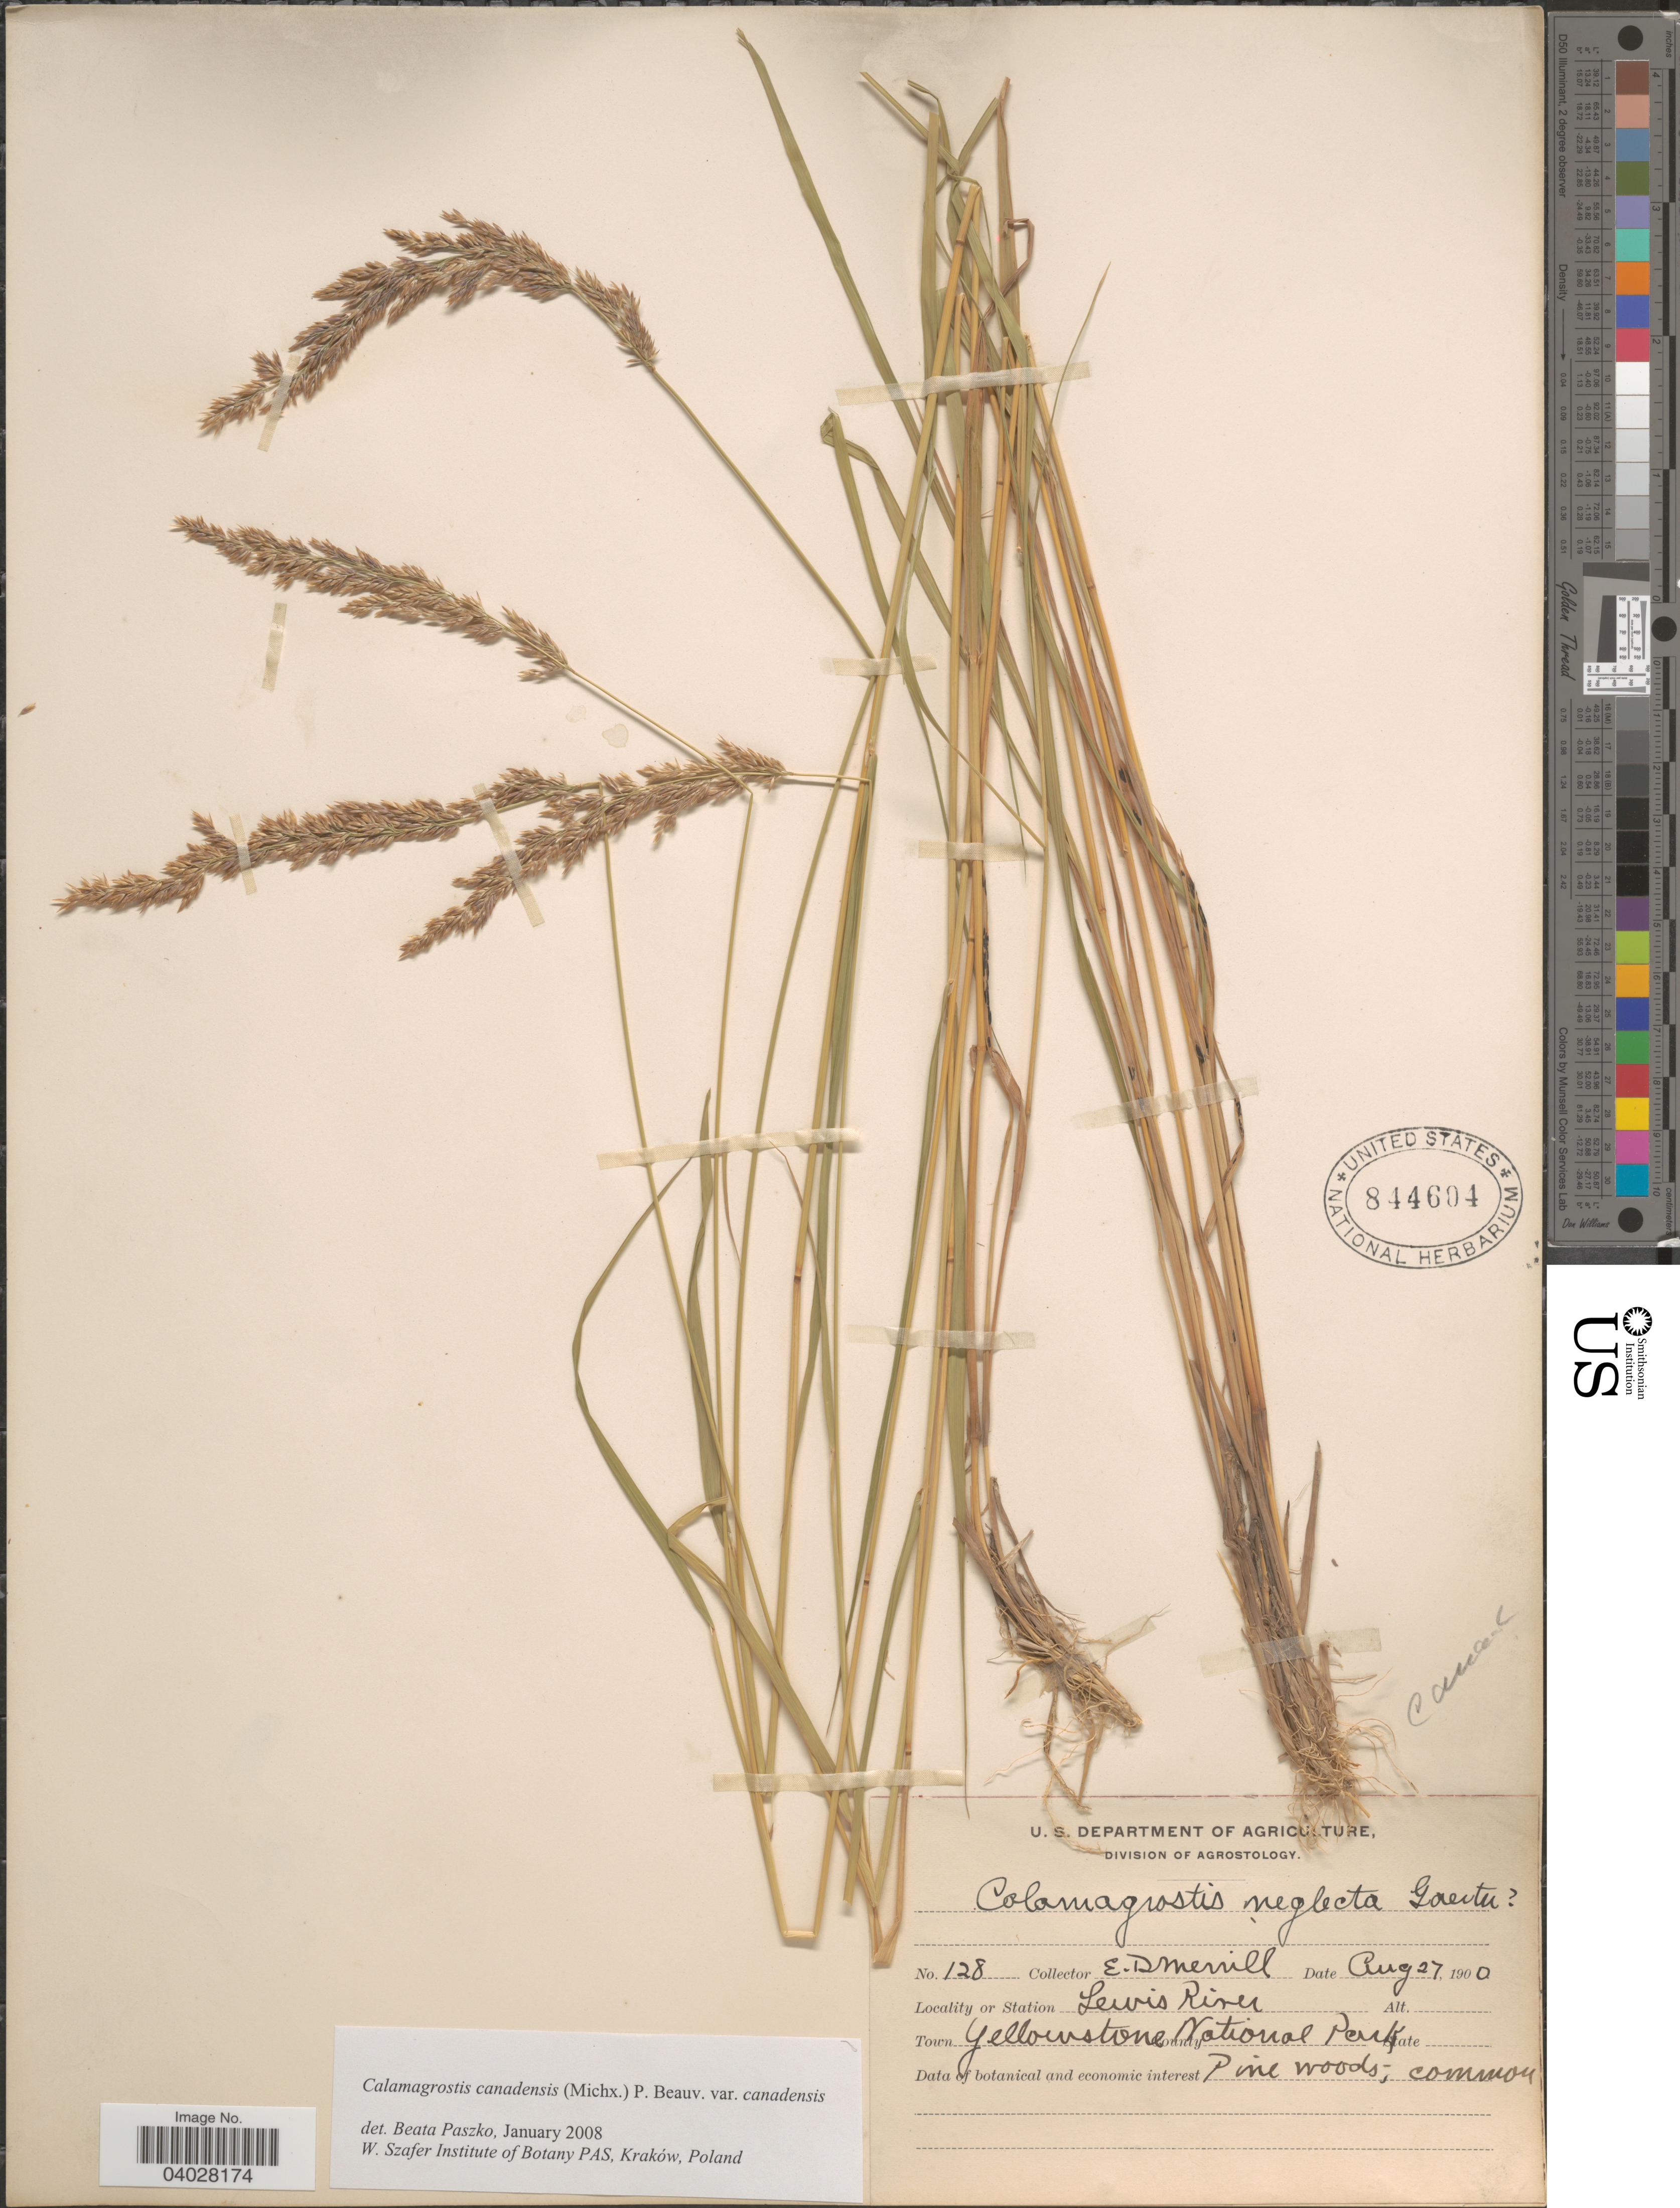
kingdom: Plantae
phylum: Tracheophyta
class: Liliopsida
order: Poales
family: Poaceae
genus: Calamagrostis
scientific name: Calamagrostis canadensis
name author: (Michx.) P. Beauv.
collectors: E. D. Merrill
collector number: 128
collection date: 1900-08-27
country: United States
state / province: Wyoming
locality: Lewis River. Town Yellowstone National Park.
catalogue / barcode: US 844604